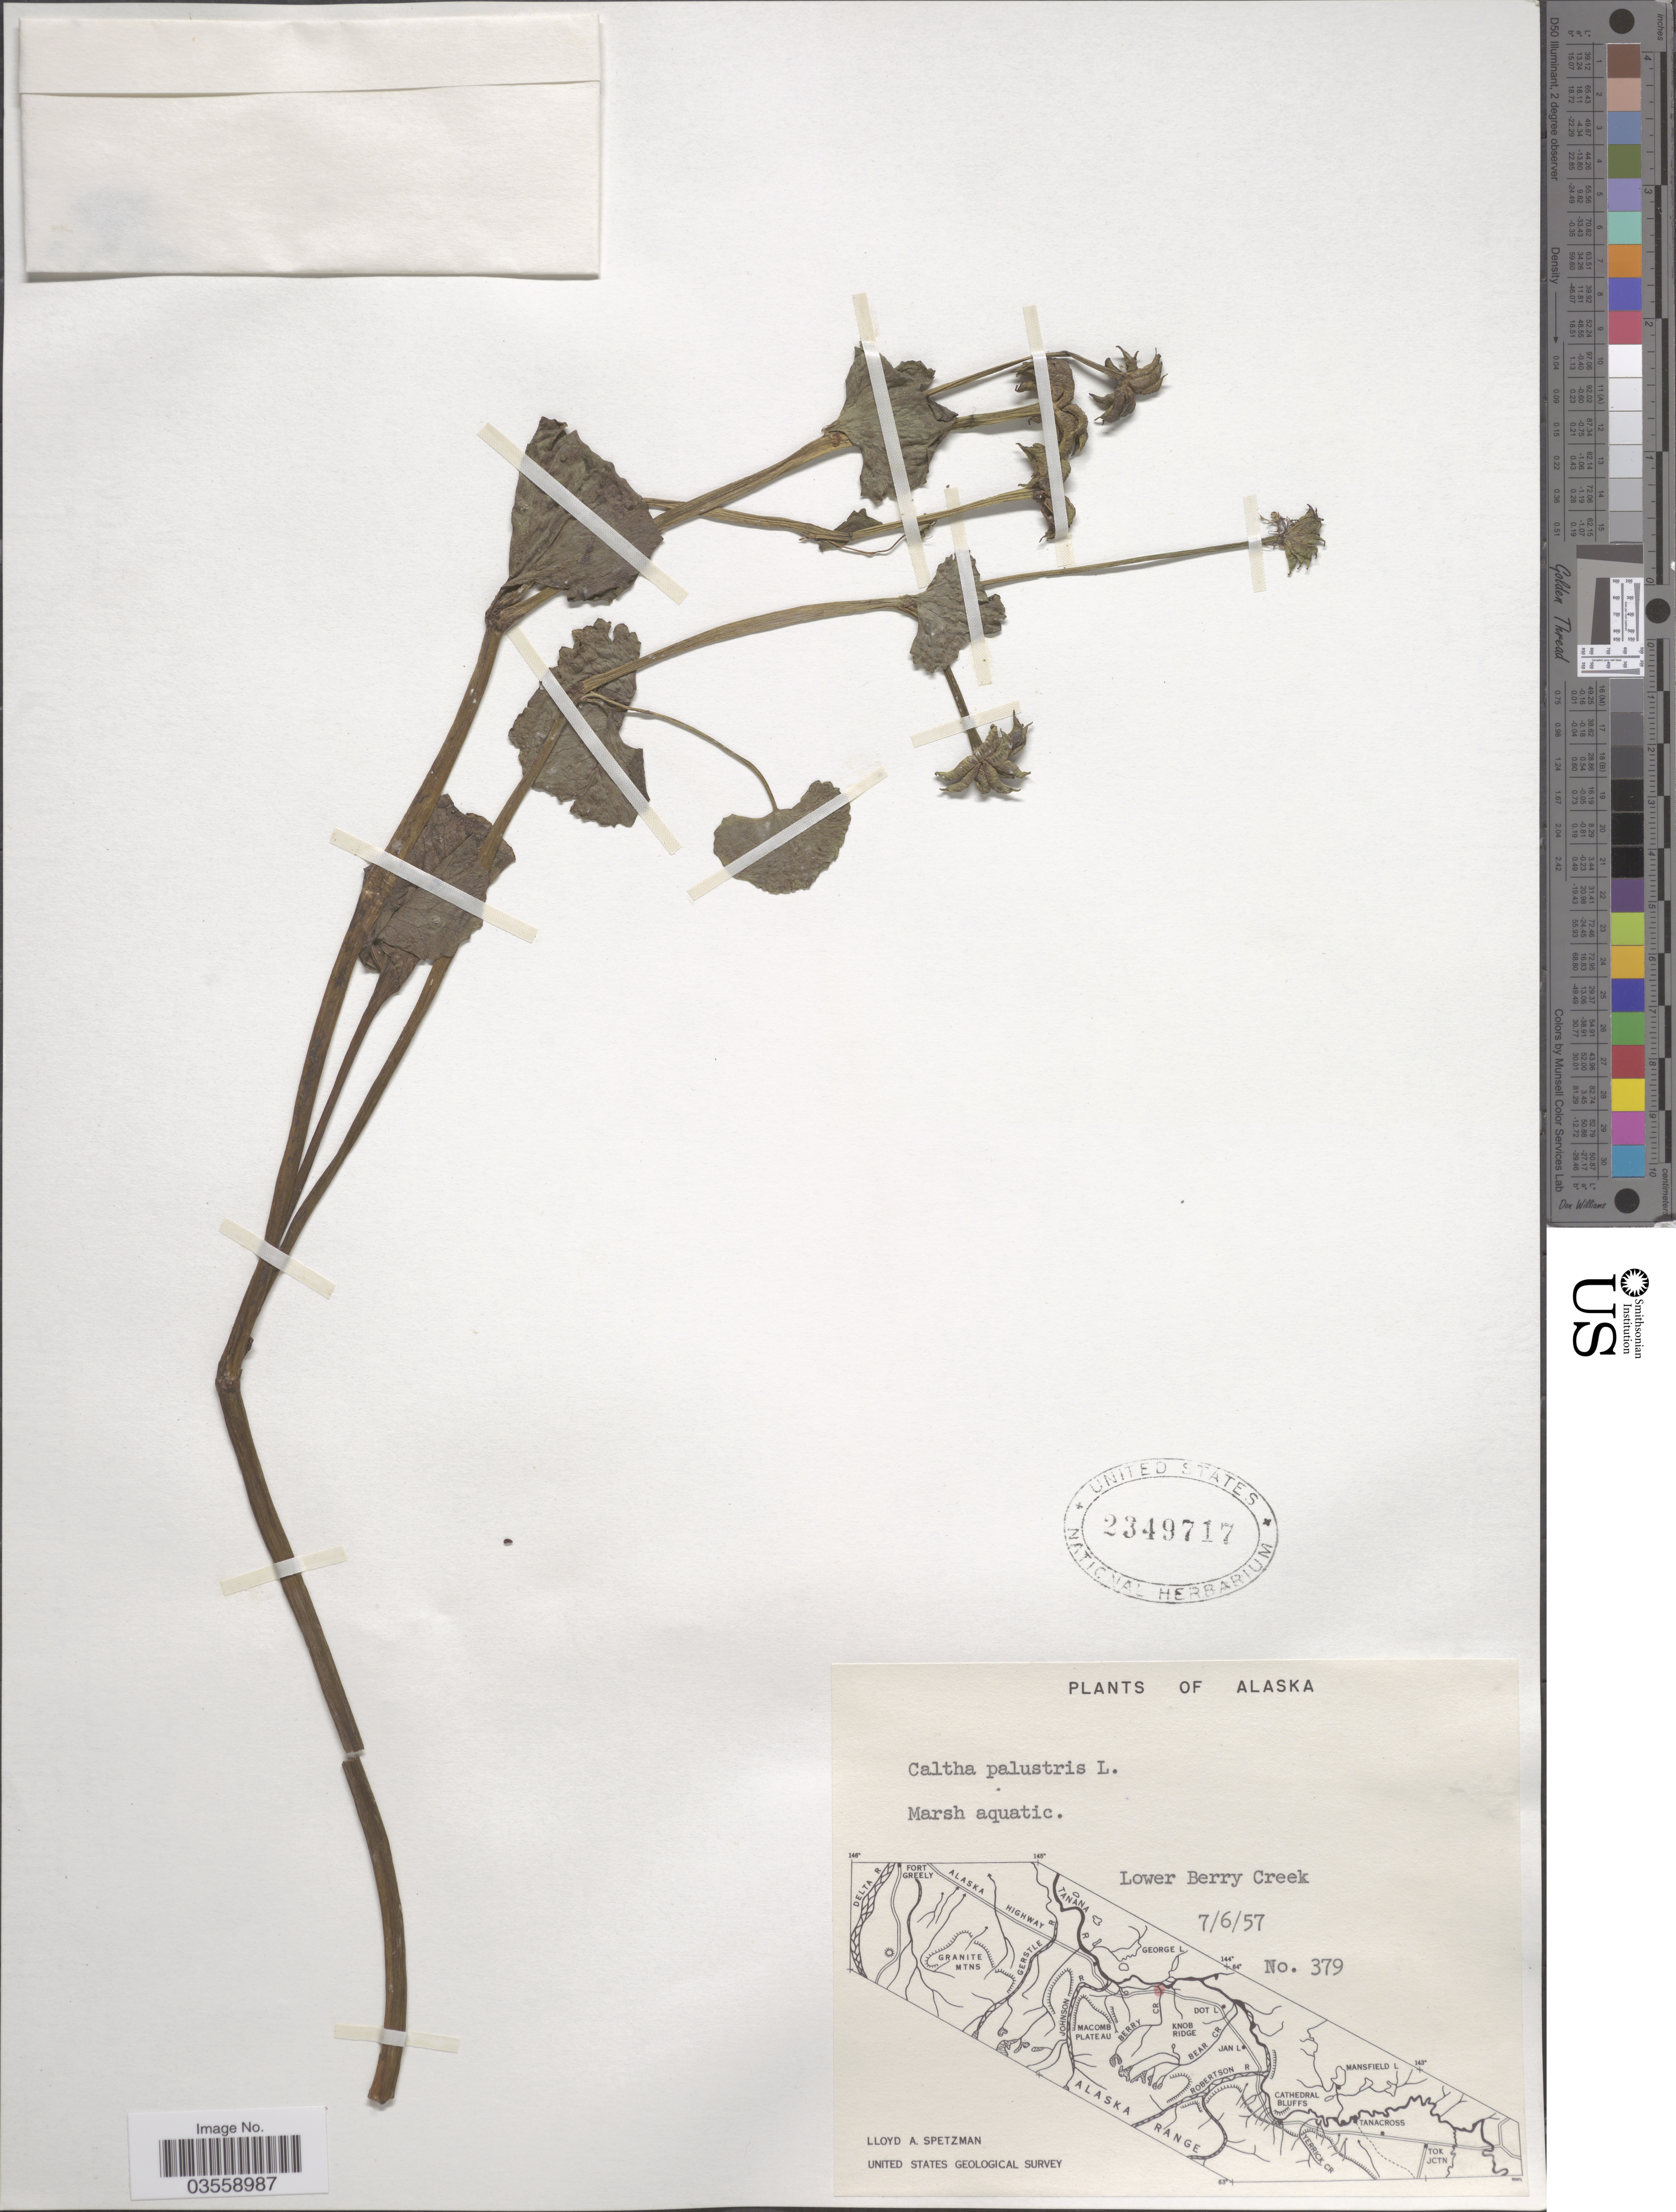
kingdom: Plantae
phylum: Tracheophyta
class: Magnoliopsida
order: Ranunculales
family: Ranunculaceae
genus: Caltha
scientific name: Caltha palustris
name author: L.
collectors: L. Spetzman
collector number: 379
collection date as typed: Transcribed d/m/y: 6/7/57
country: United States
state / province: Alaska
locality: Lower Berry Creek.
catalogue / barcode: US 2349717